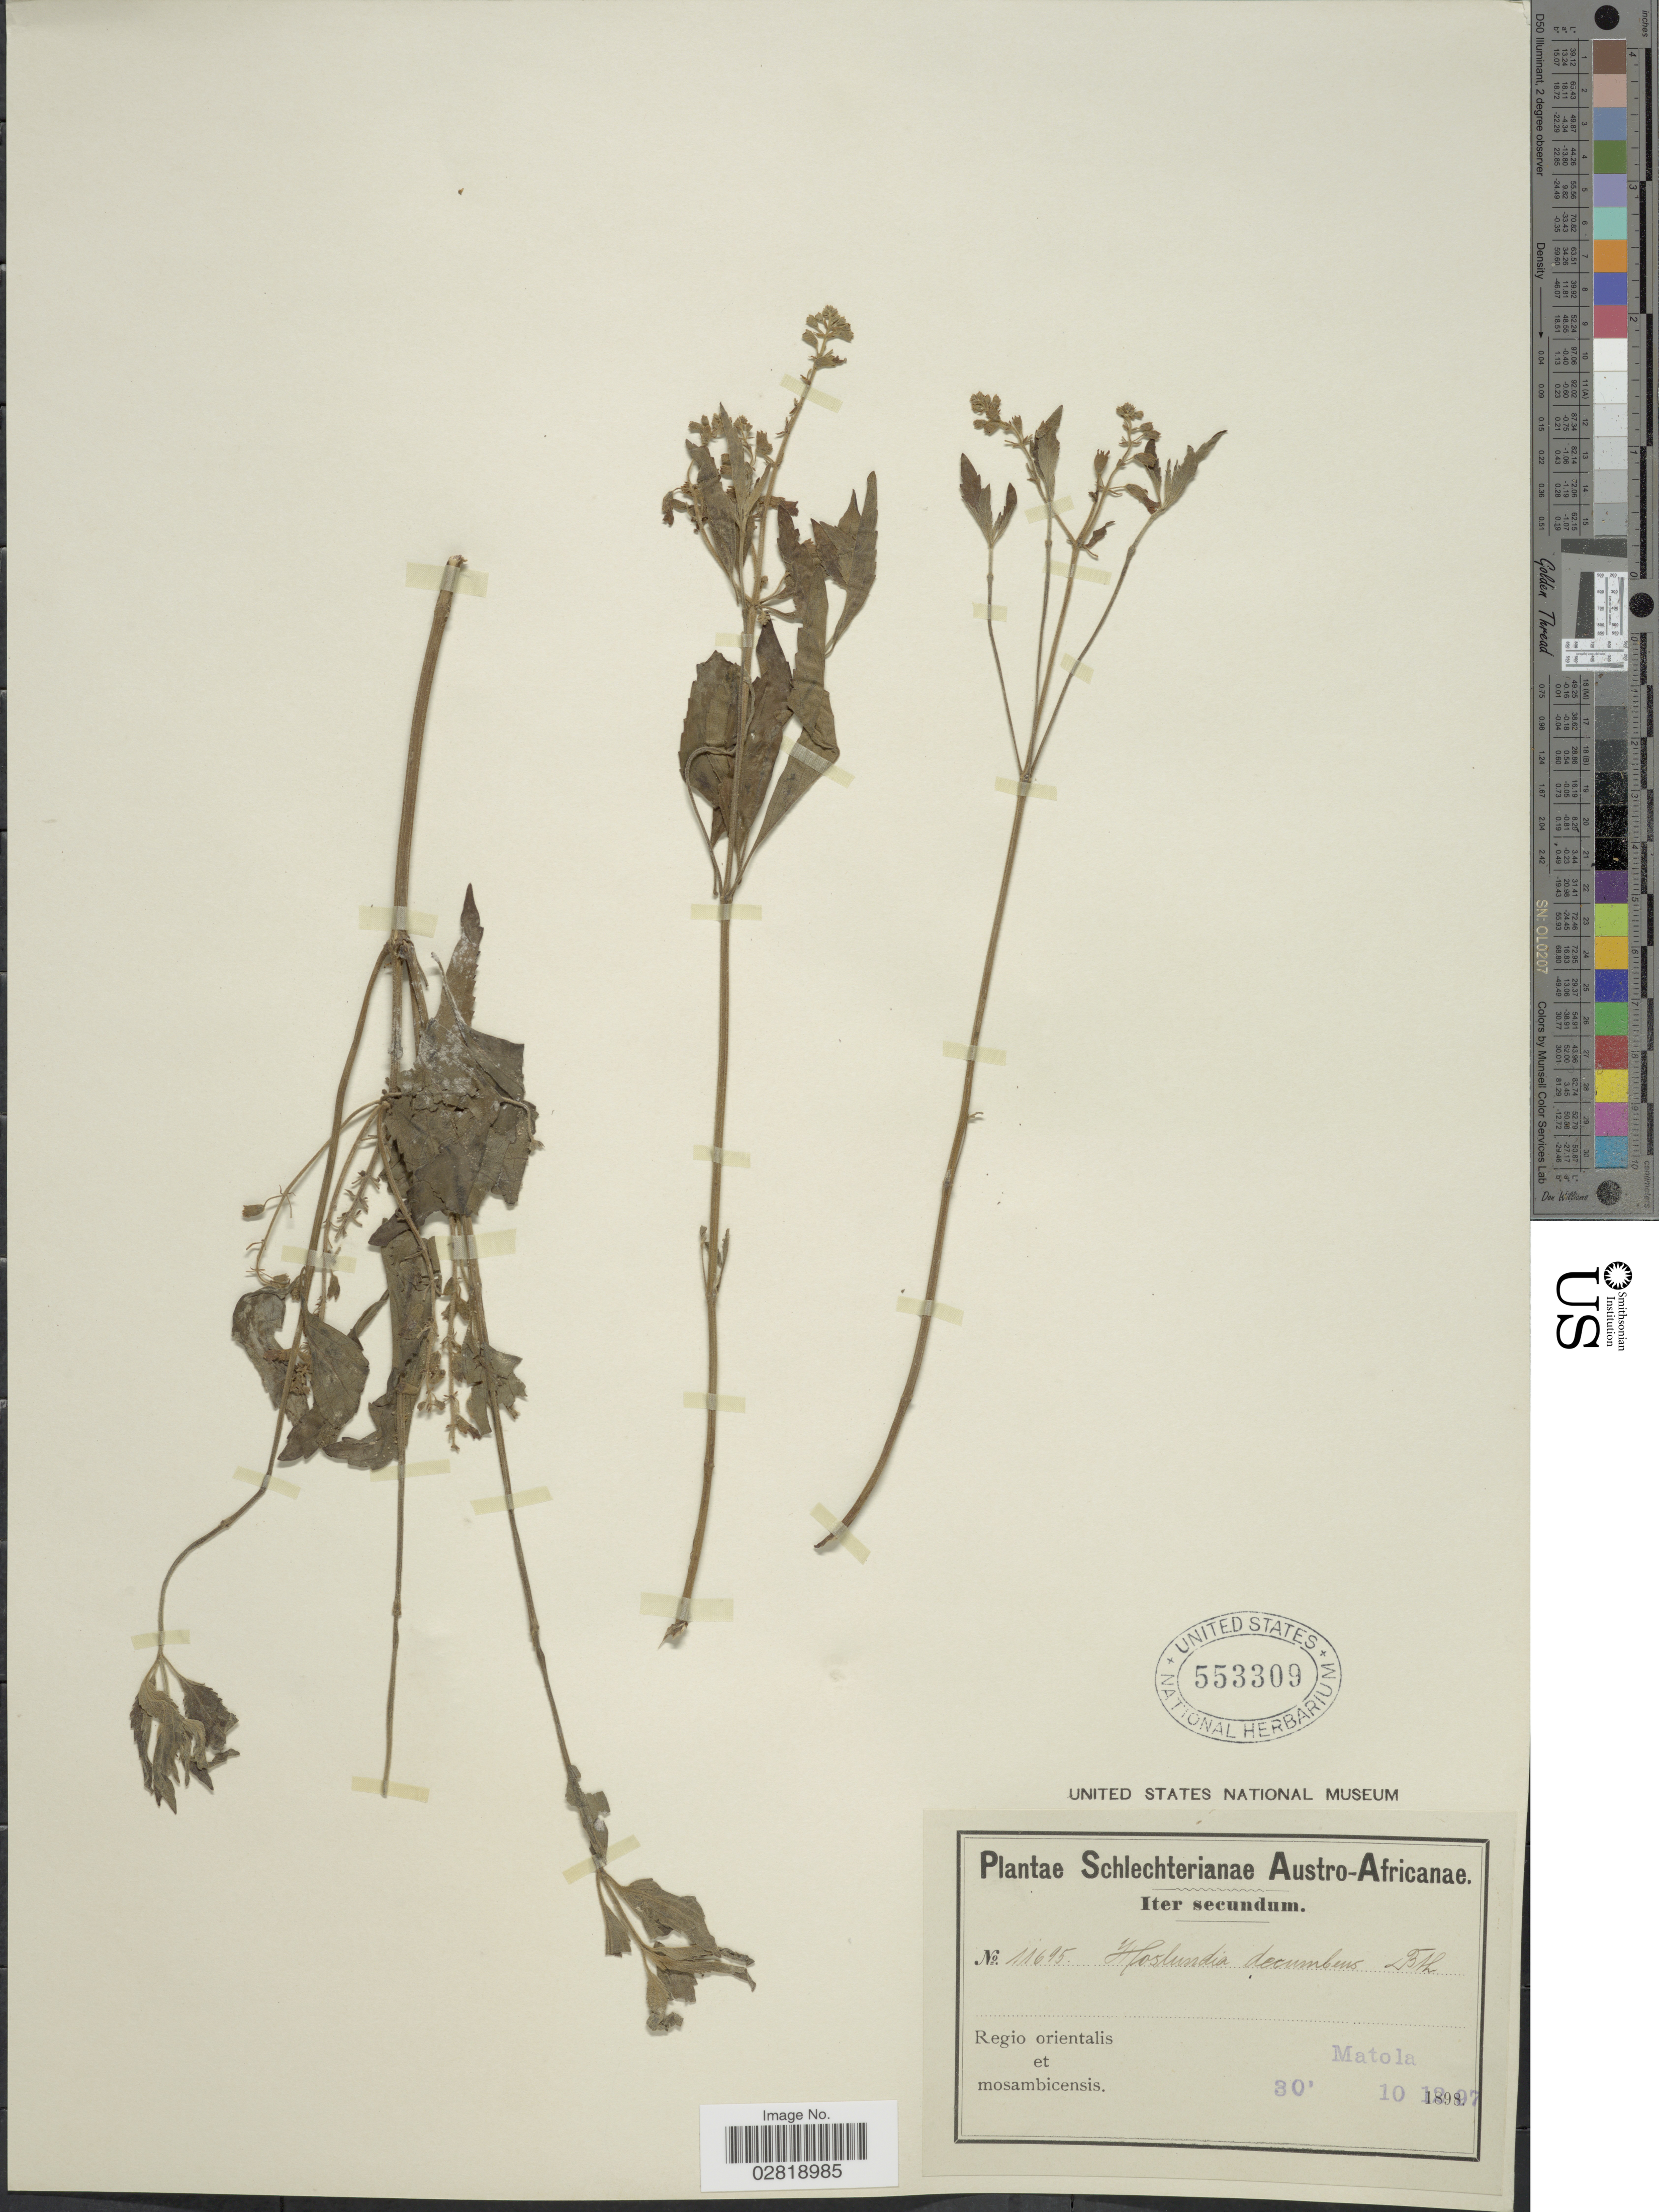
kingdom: Plantae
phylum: Tracheophyta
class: Magnoliopsida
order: Lamiales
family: Lamiaceae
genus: Hoslundia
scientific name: Hoslundia decumbens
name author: Benth.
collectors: Schlechter, --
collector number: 11695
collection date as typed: Transcribed d/m/y: 10/12/97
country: Mozambique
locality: Austro-Africanae. Regio orientalis et mosambicensis. Matola.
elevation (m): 9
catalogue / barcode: US 553309